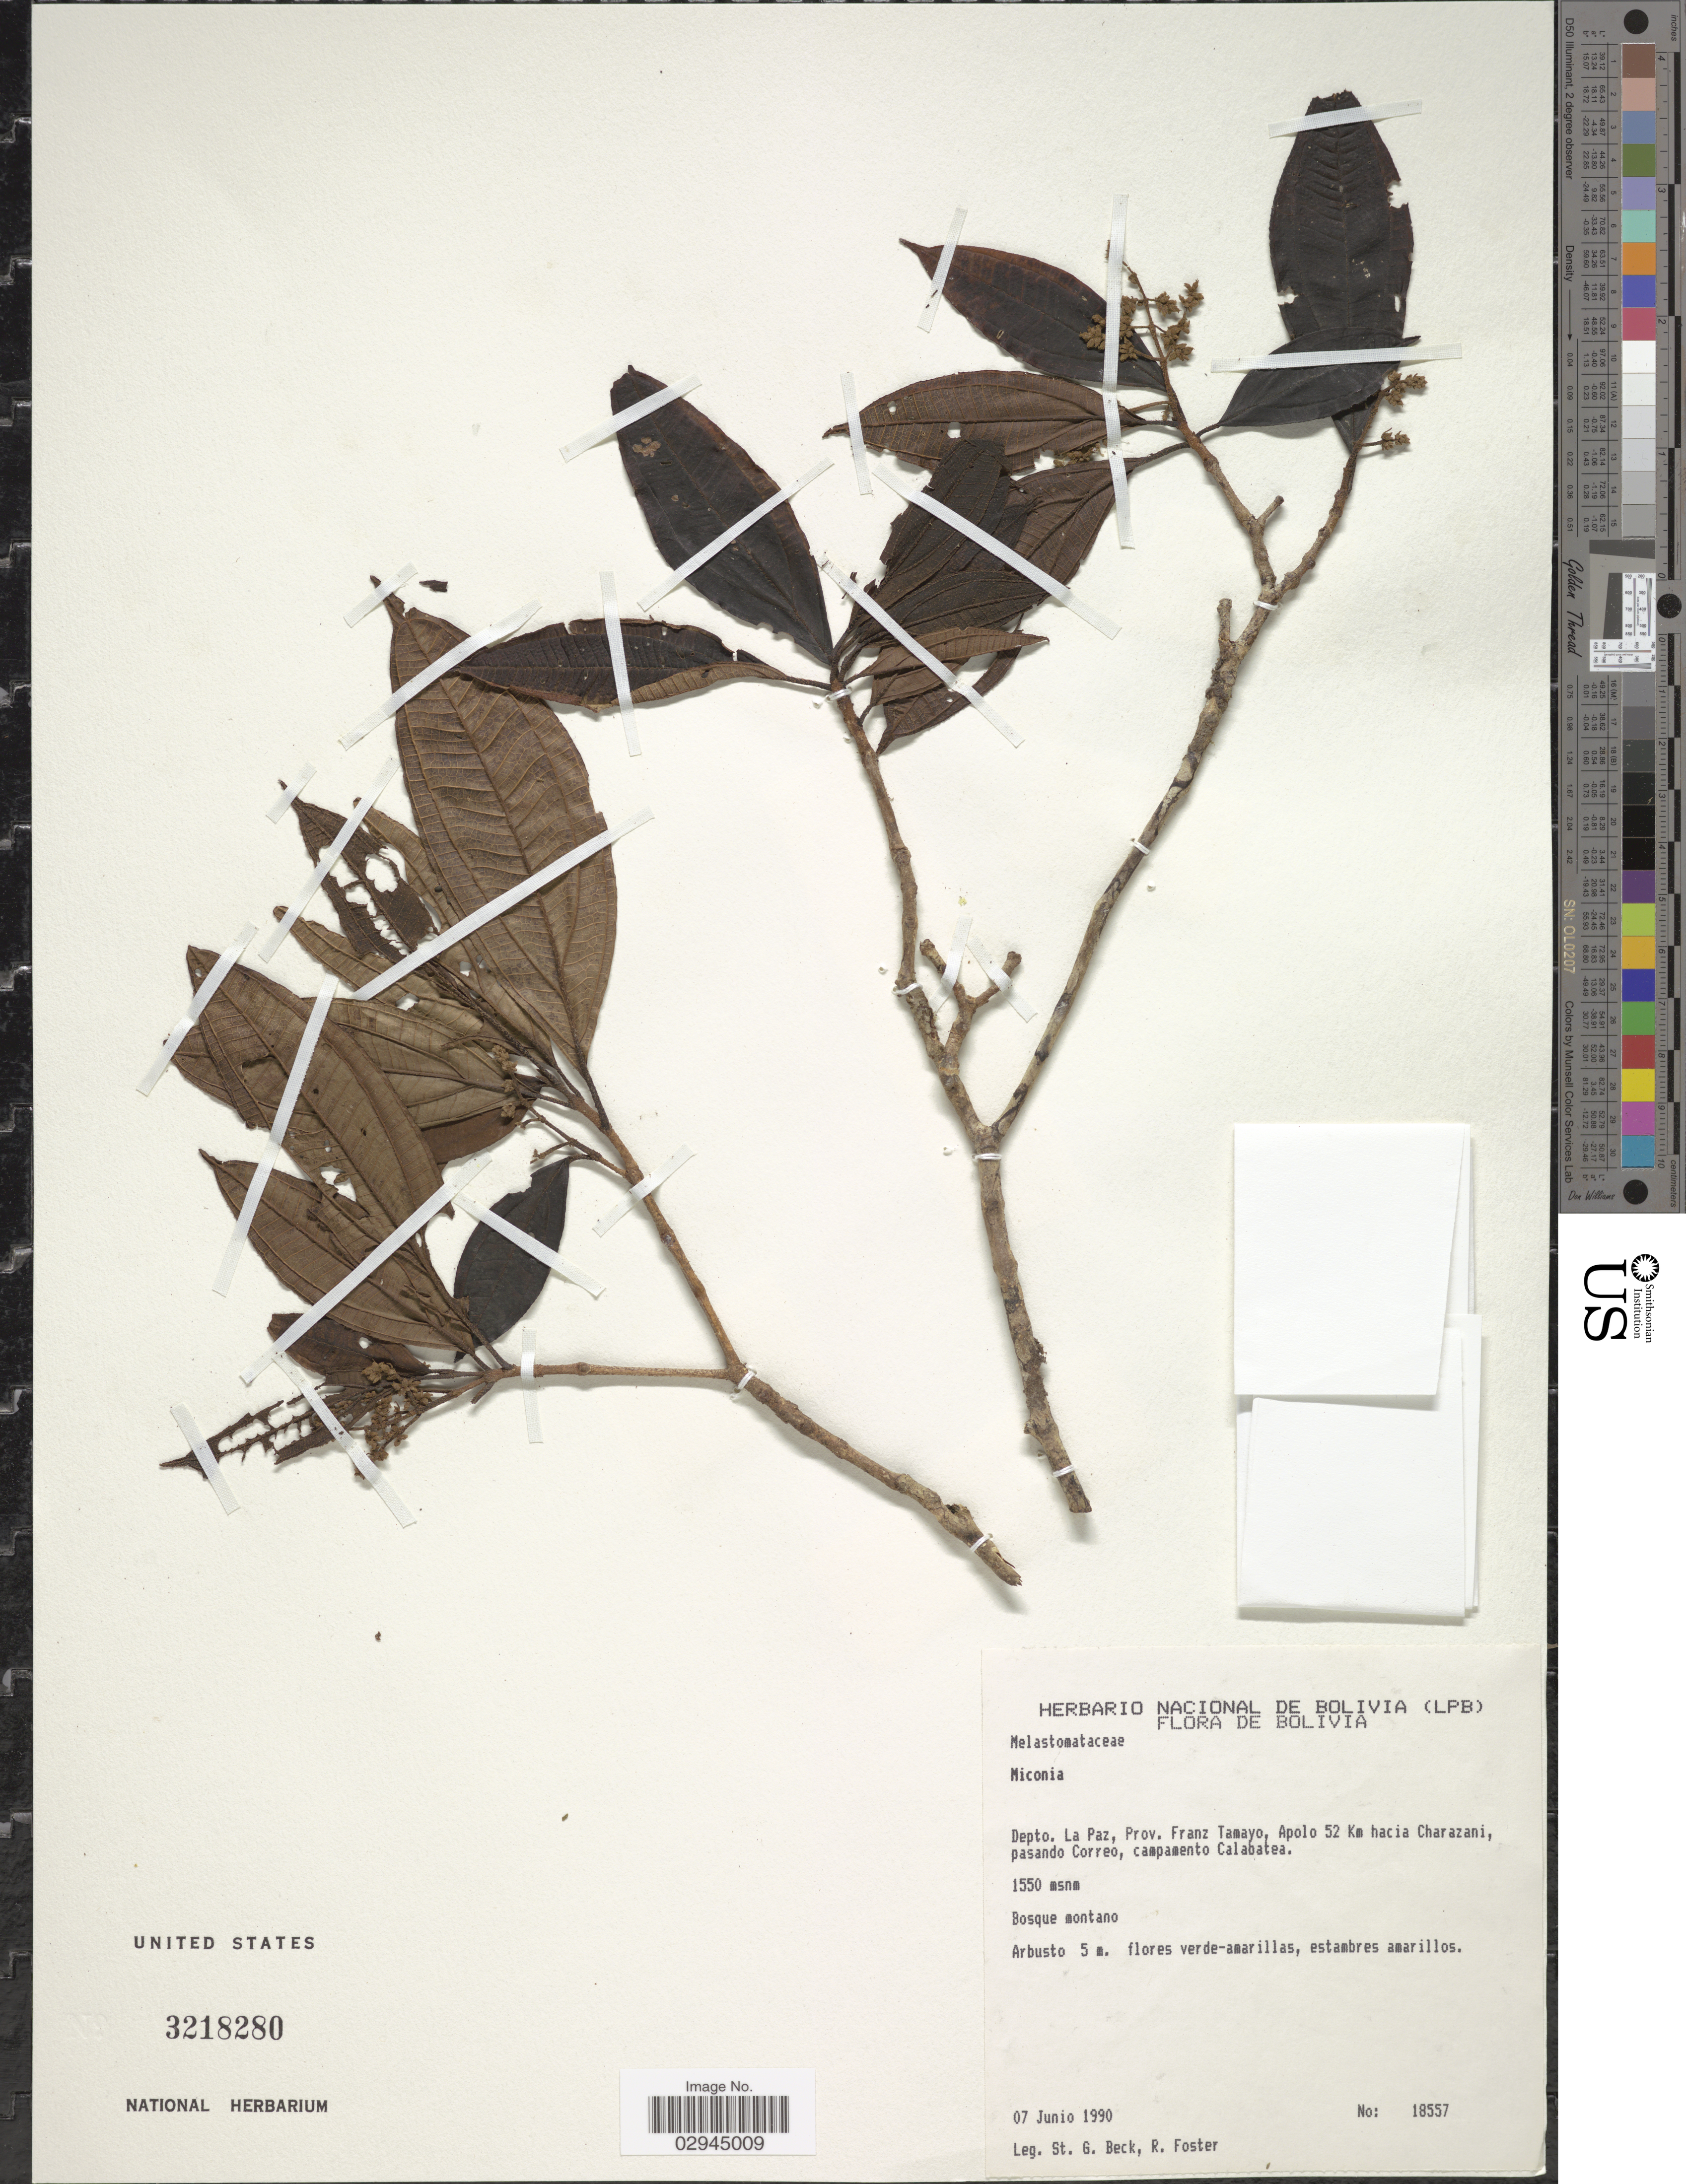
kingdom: Plantae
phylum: Tracheophyta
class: Magnoliopsida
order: Myrtales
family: Melastomataceae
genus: Miconia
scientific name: Miconia sp.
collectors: S. G. Beck & R. Foster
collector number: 18557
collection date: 1990-06-07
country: Bolivia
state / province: La Paz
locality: Depto. La Paz, Prov. Franz Tamayo, Apolo 52 Km hacia Charazani, pasando Correo, campamento Calabatea.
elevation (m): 1550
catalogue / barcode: US 3218280